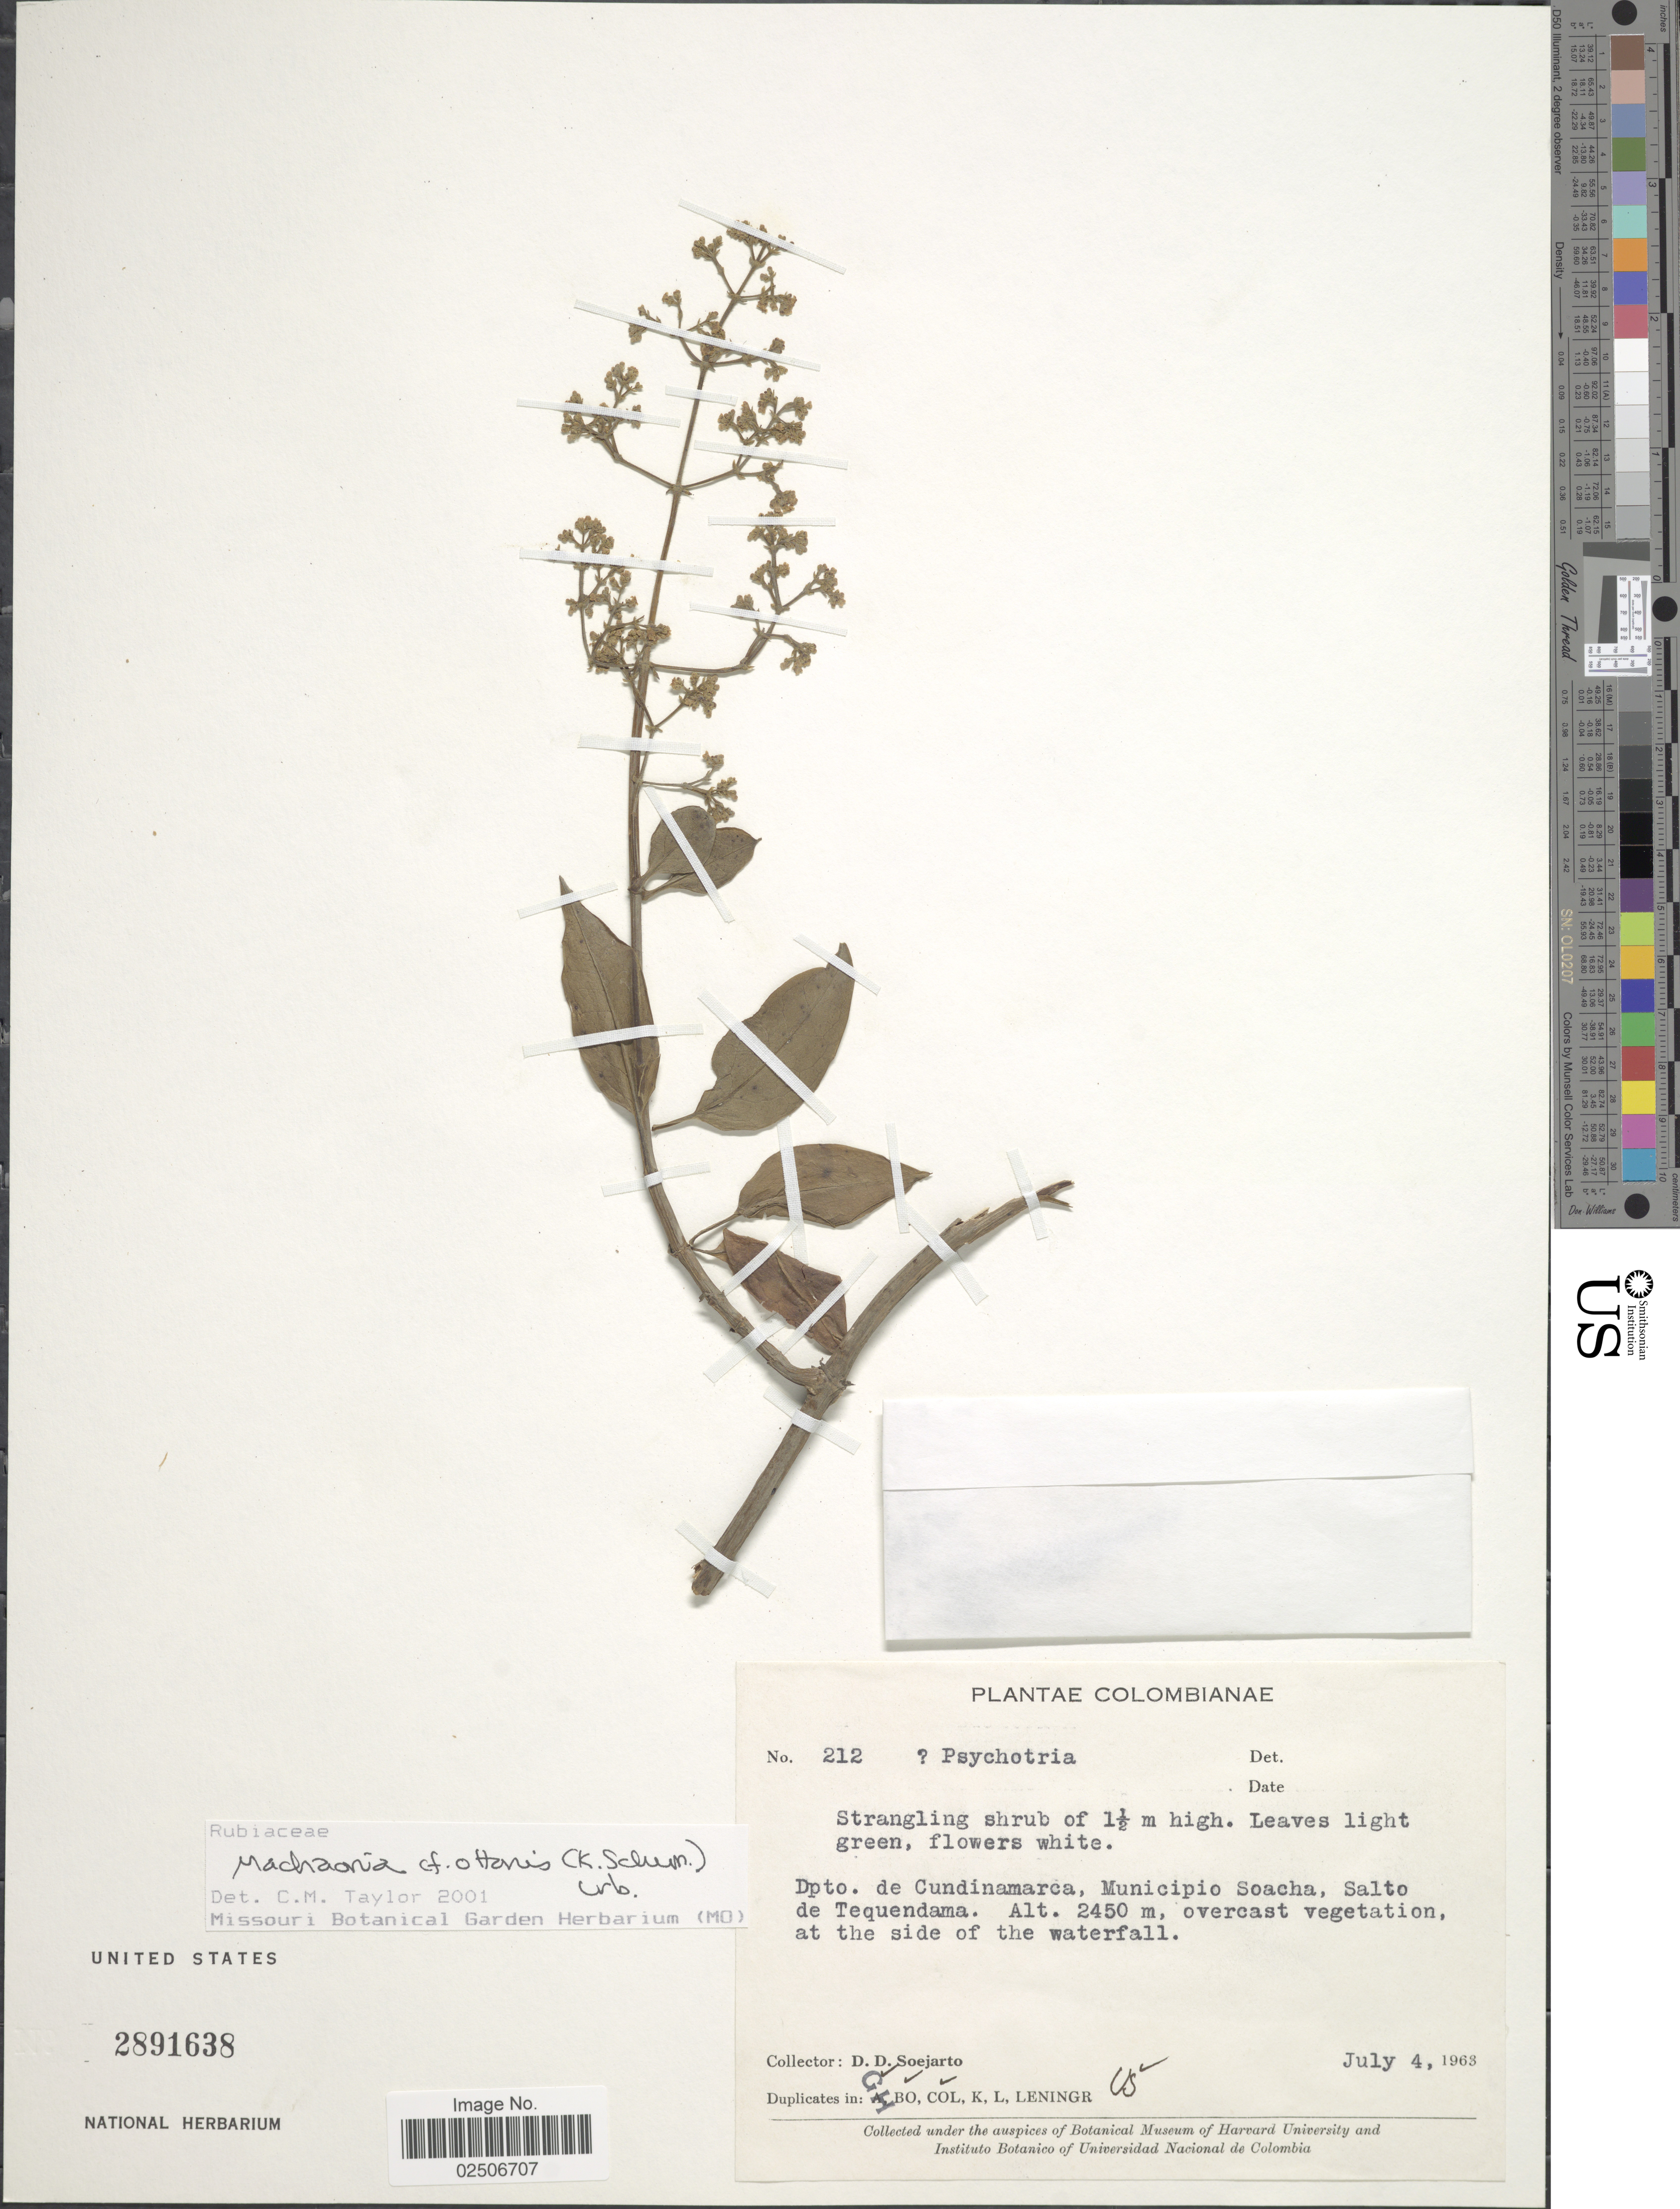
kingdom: Plantae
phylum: Tracheophyta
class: Magnoliopsida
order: Gentianales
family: Rubiaceae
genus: Machaonia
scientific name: Machaonia ottonis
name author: (K. Schum.) Urb.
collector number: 212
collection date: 1963-07-04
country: Colombia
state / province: Cundinamarca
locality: Municipio Soacha, Salto de Tequendama, at the side of the waterfall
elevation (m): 2450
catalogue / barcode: US 2891638